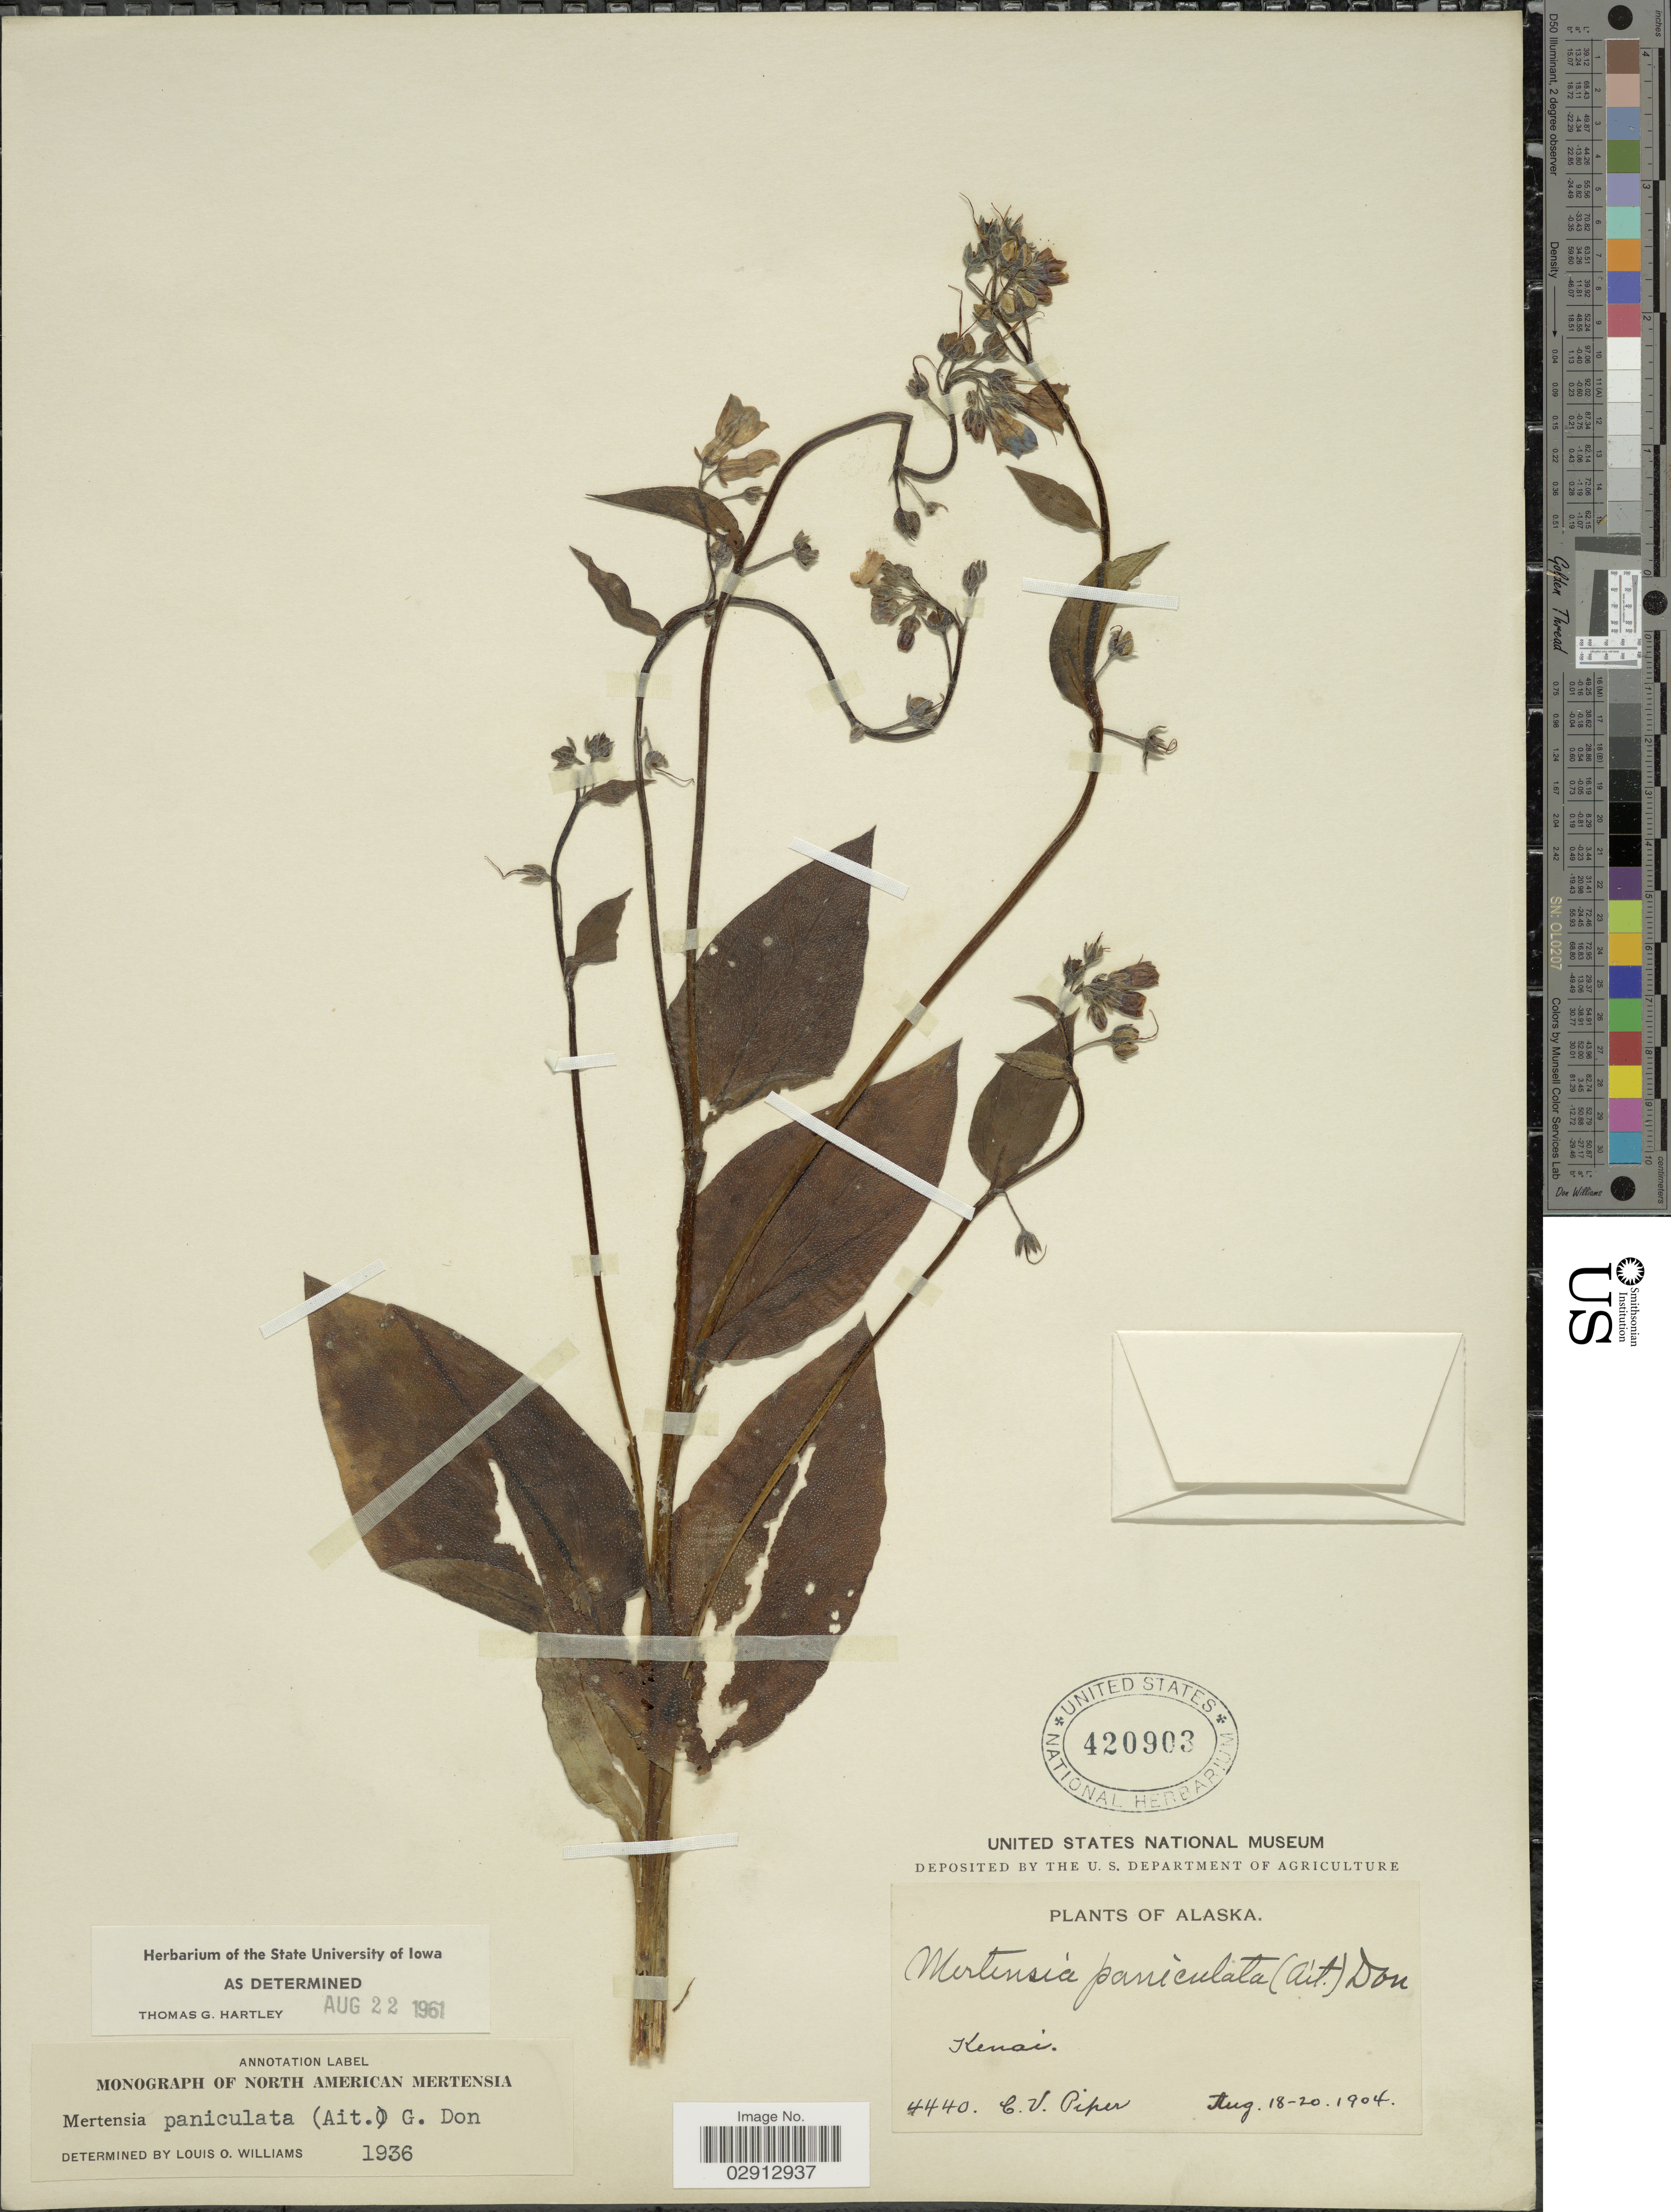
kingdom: Plantae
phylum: Tracheophyta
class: Magnoliopsida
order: Boraginales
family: Boraginaceae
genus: Mertensia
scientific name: Mertensia paniculata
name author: (Aiton) G. Don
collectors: C. V. Piper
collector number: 4440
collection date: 1904-08-18/1904-08-20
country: United States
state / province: Alaska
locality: Kenai.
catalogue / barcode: US 420903